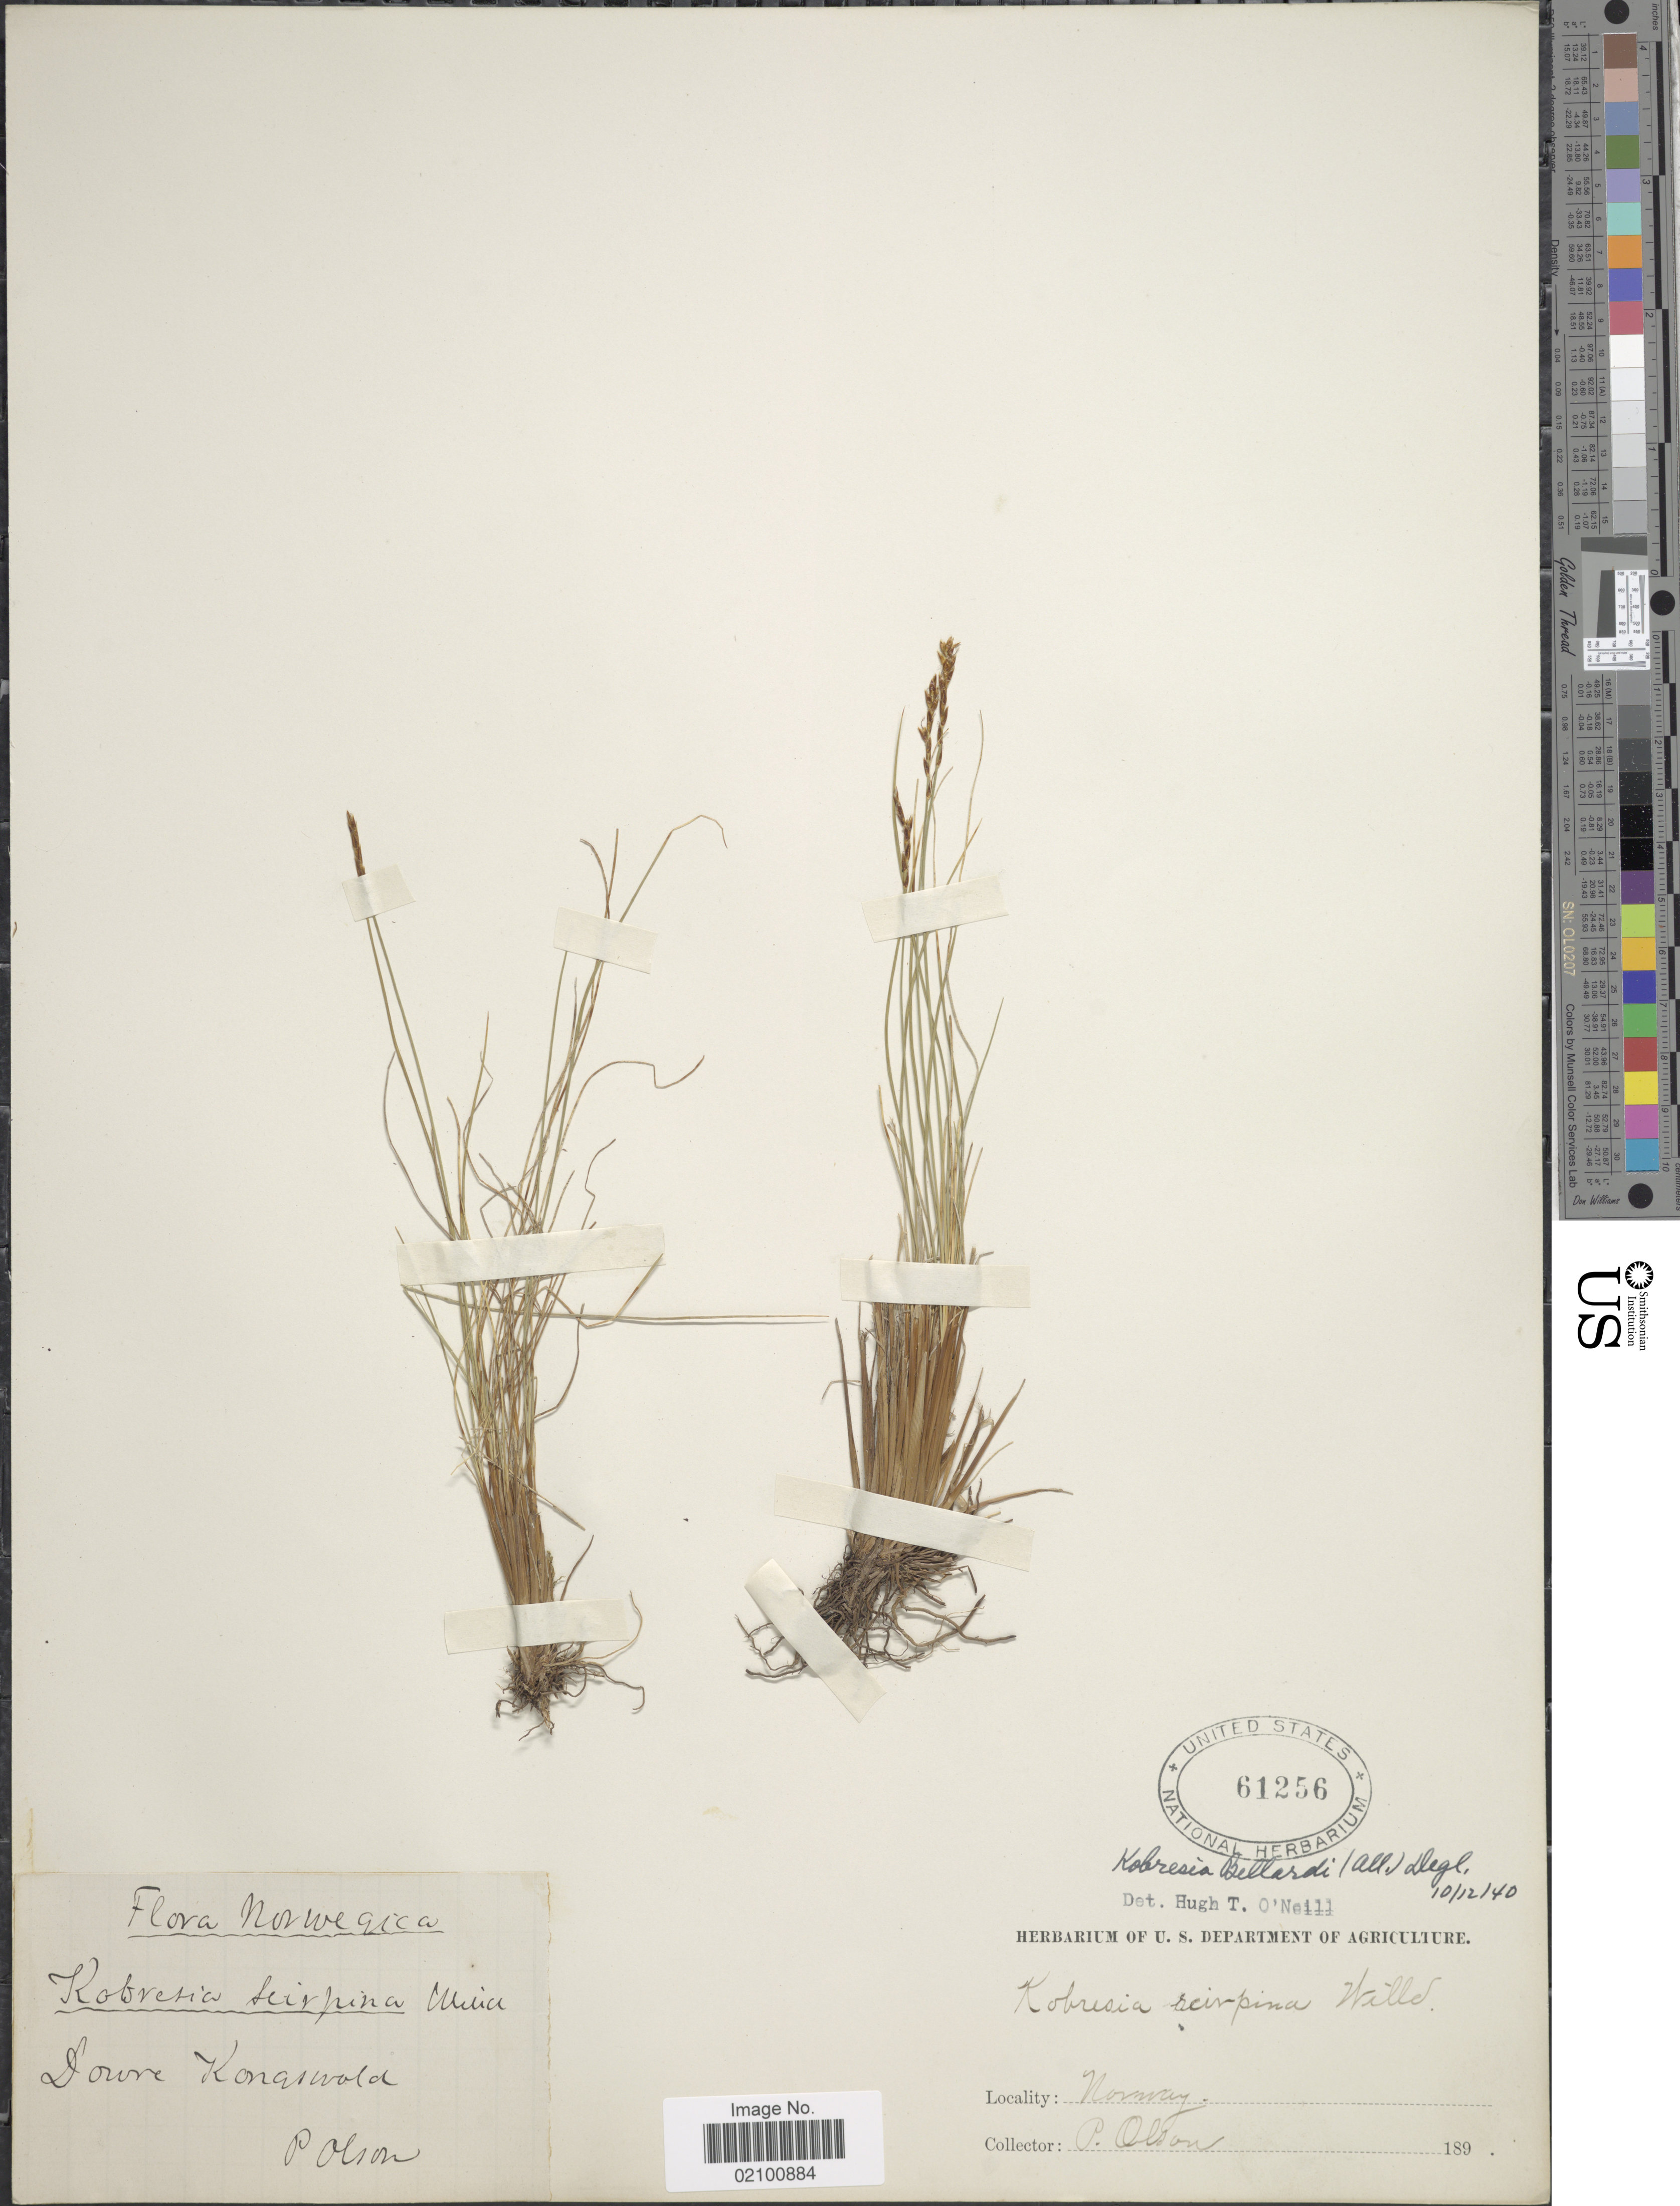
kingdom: Plantae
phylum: Tracheophyta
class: Liliopsida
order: Poales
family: Cyperaceae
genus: Carex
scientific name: Carex myosuroides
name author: Vill.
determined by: Strong, M. T., (US), Smithsonian Institution - National Museum of Natural History (UNITED STATES)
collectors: P. Olson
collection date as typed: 189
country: Norway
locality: Down Kongswald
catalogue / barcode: US 61256